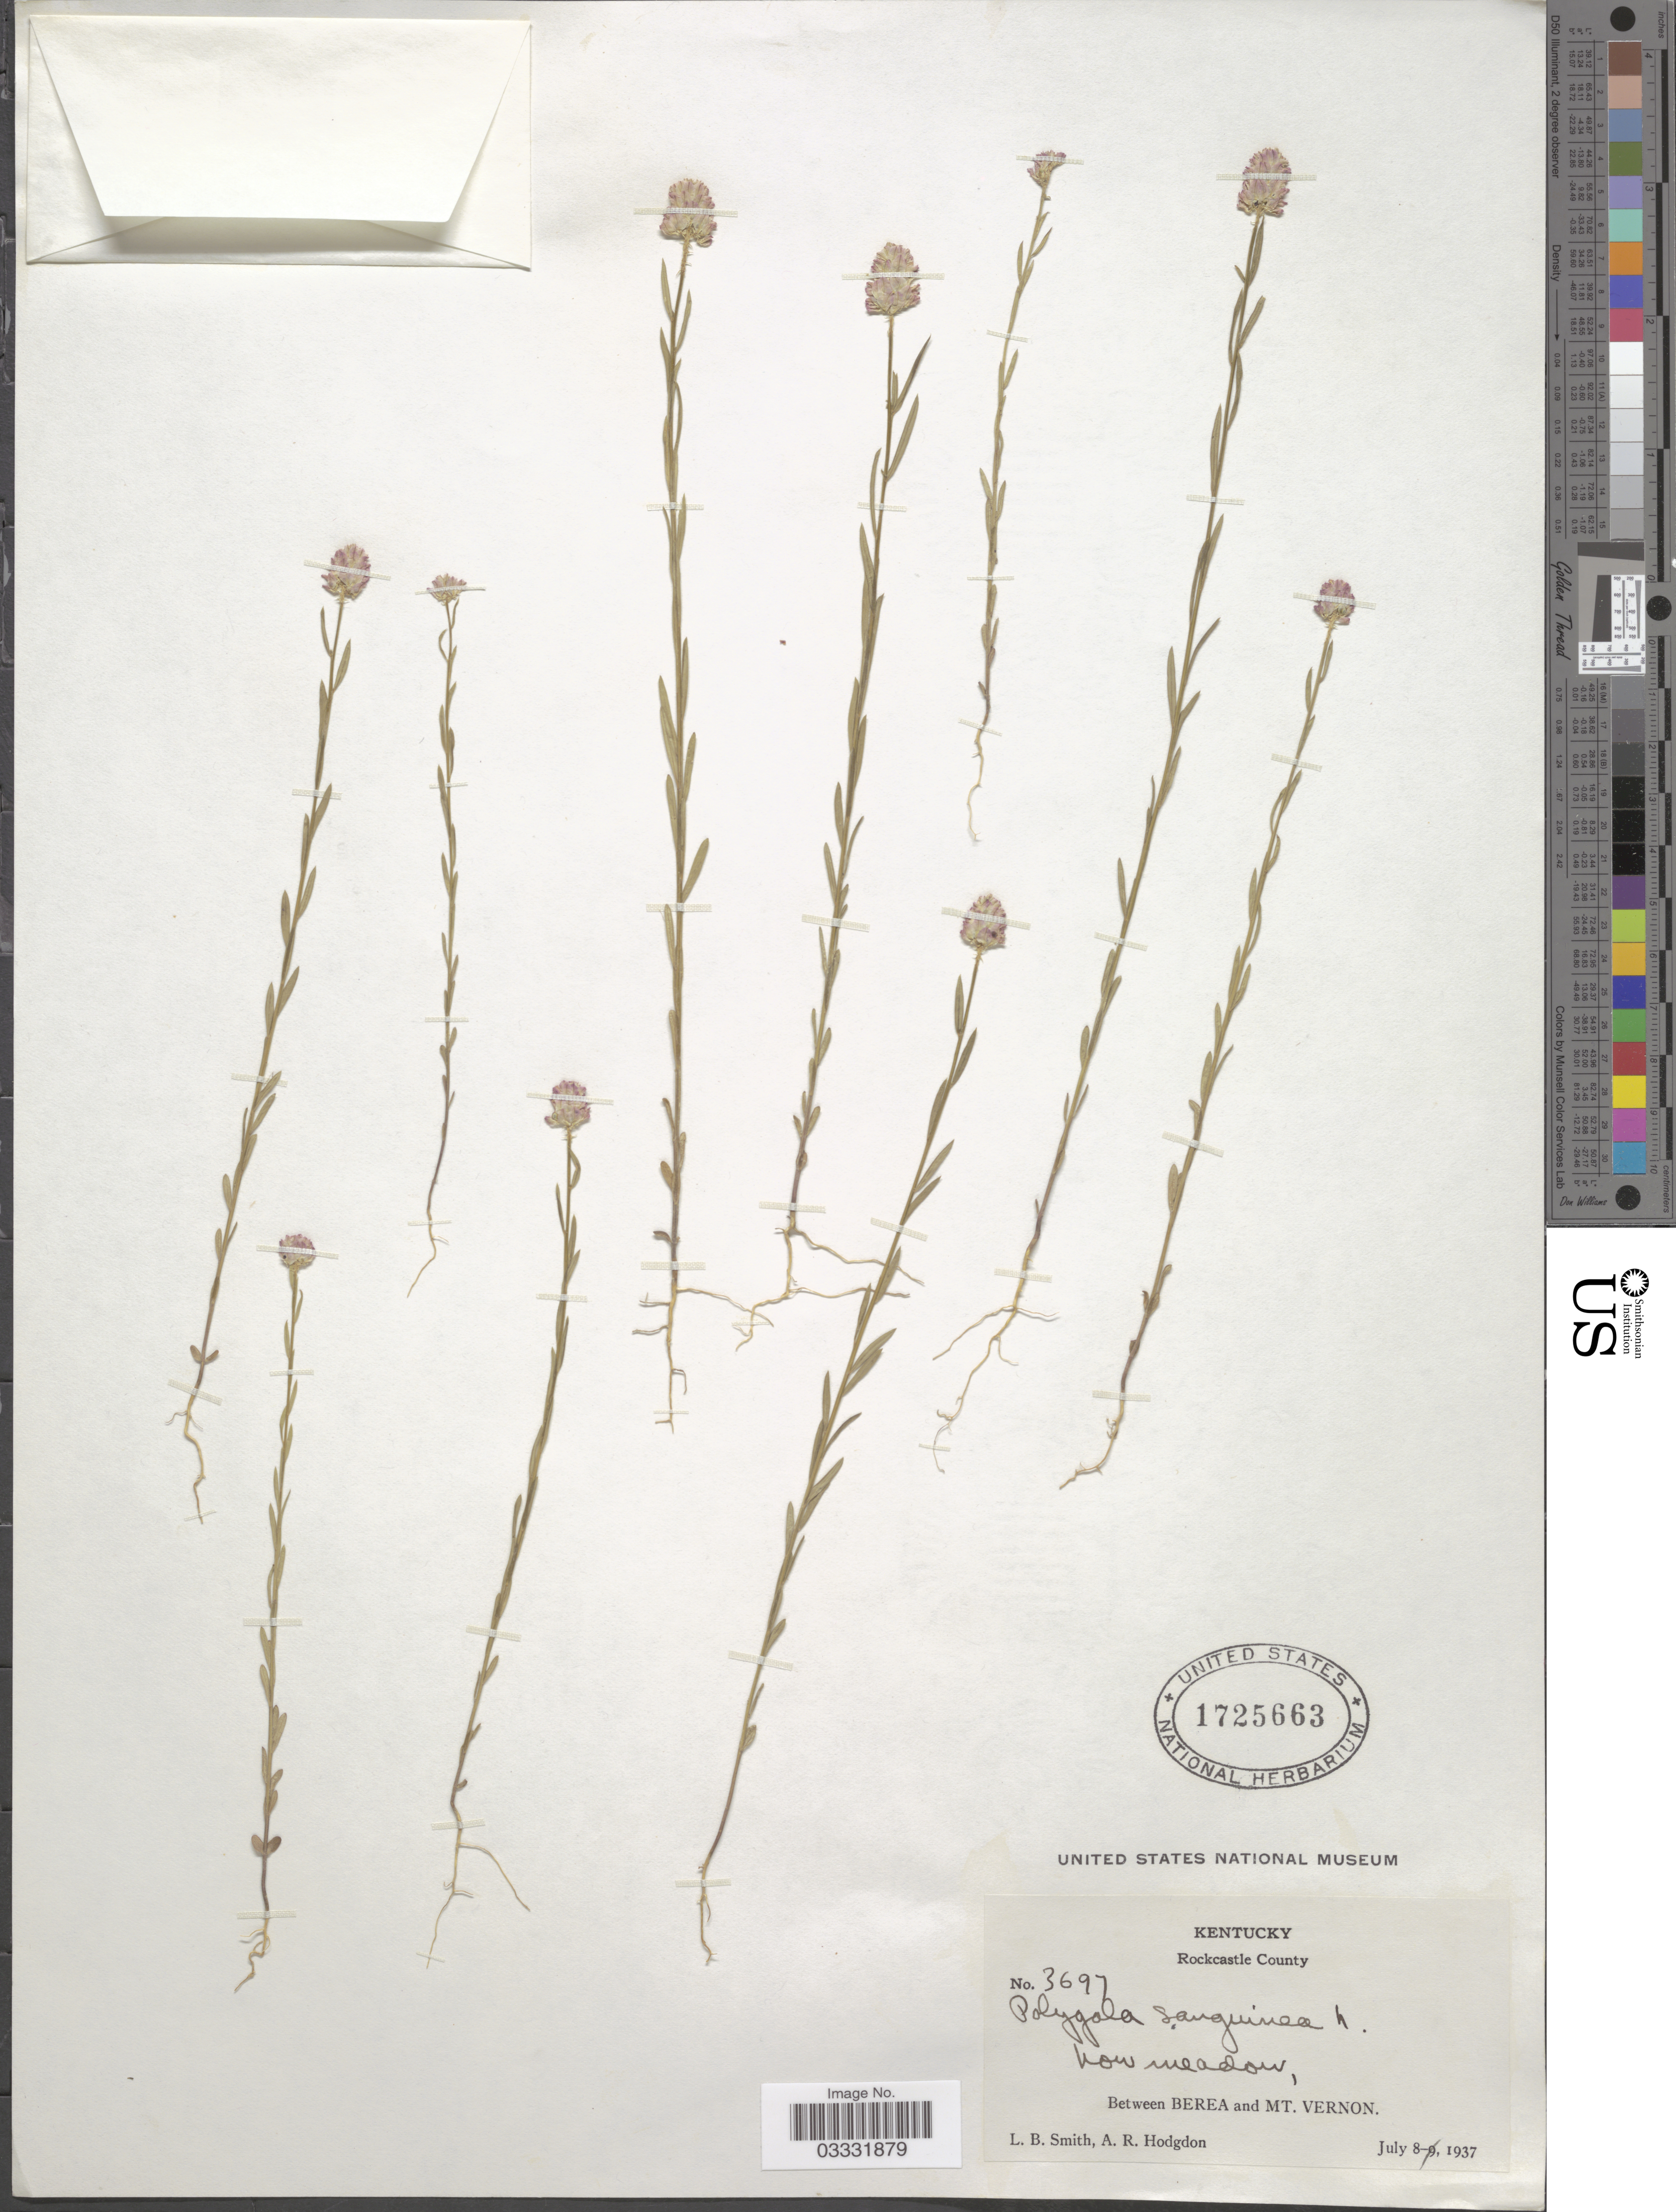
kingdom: Plantae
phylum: Tracheophyta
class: Magnoliopsida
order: Fabales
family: Polygalaceae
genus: Polygala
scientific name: Polygala sanguinea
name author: L.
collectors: L. Smith & A. R. Hodgdon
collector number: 3697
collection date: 1937-07-08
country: United States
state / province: Kentucky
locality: Rockcastle County. Between Berea and Mt. Vernon.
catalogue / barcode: US 1725663